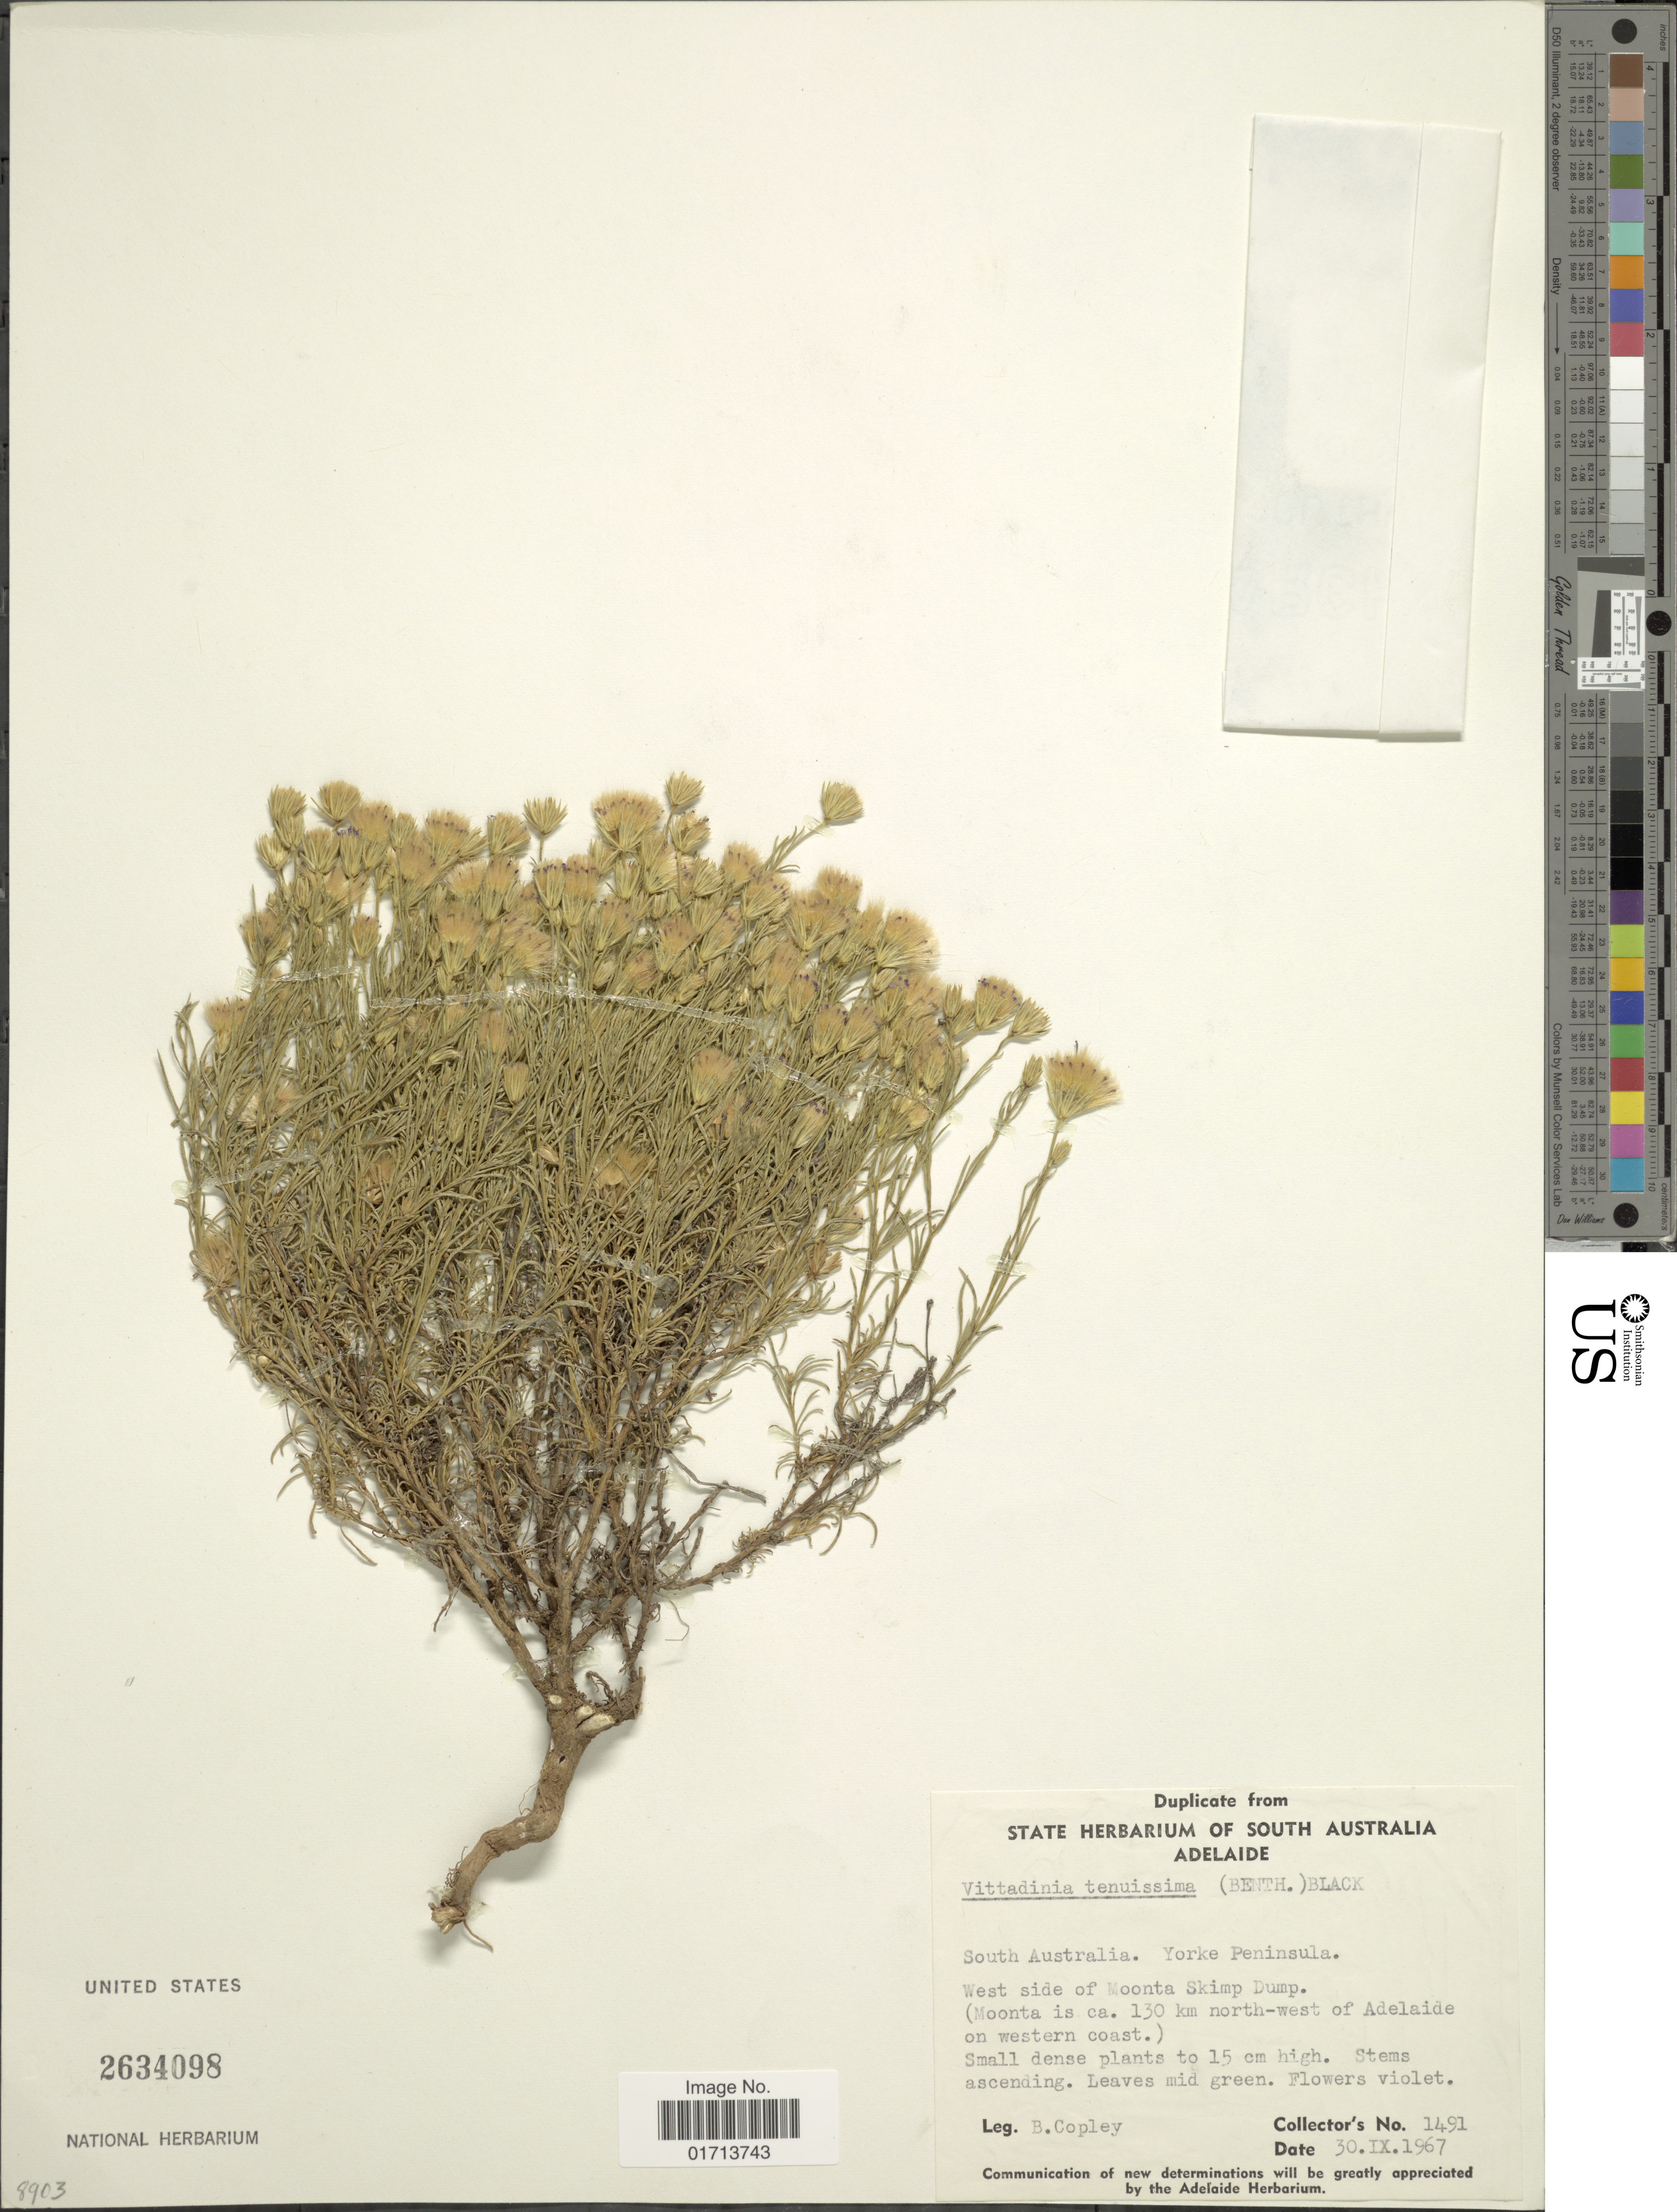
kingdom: Plantae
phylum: Tracheophyta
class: Magnoliopsida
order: Asterales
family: Asteraceae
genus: Vittadinia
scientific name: Vittadinia tenuissima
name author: (Benth.) J.M. Black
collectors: B. Copley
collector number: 1491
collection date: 1967-09-30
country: Australia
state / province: South Australia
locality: Yorke Peninsula, West side of Moonta Skimp Dump (Moonta is ca. 130 km north-west of Adelaide on western coast)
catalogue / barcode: US 2634098